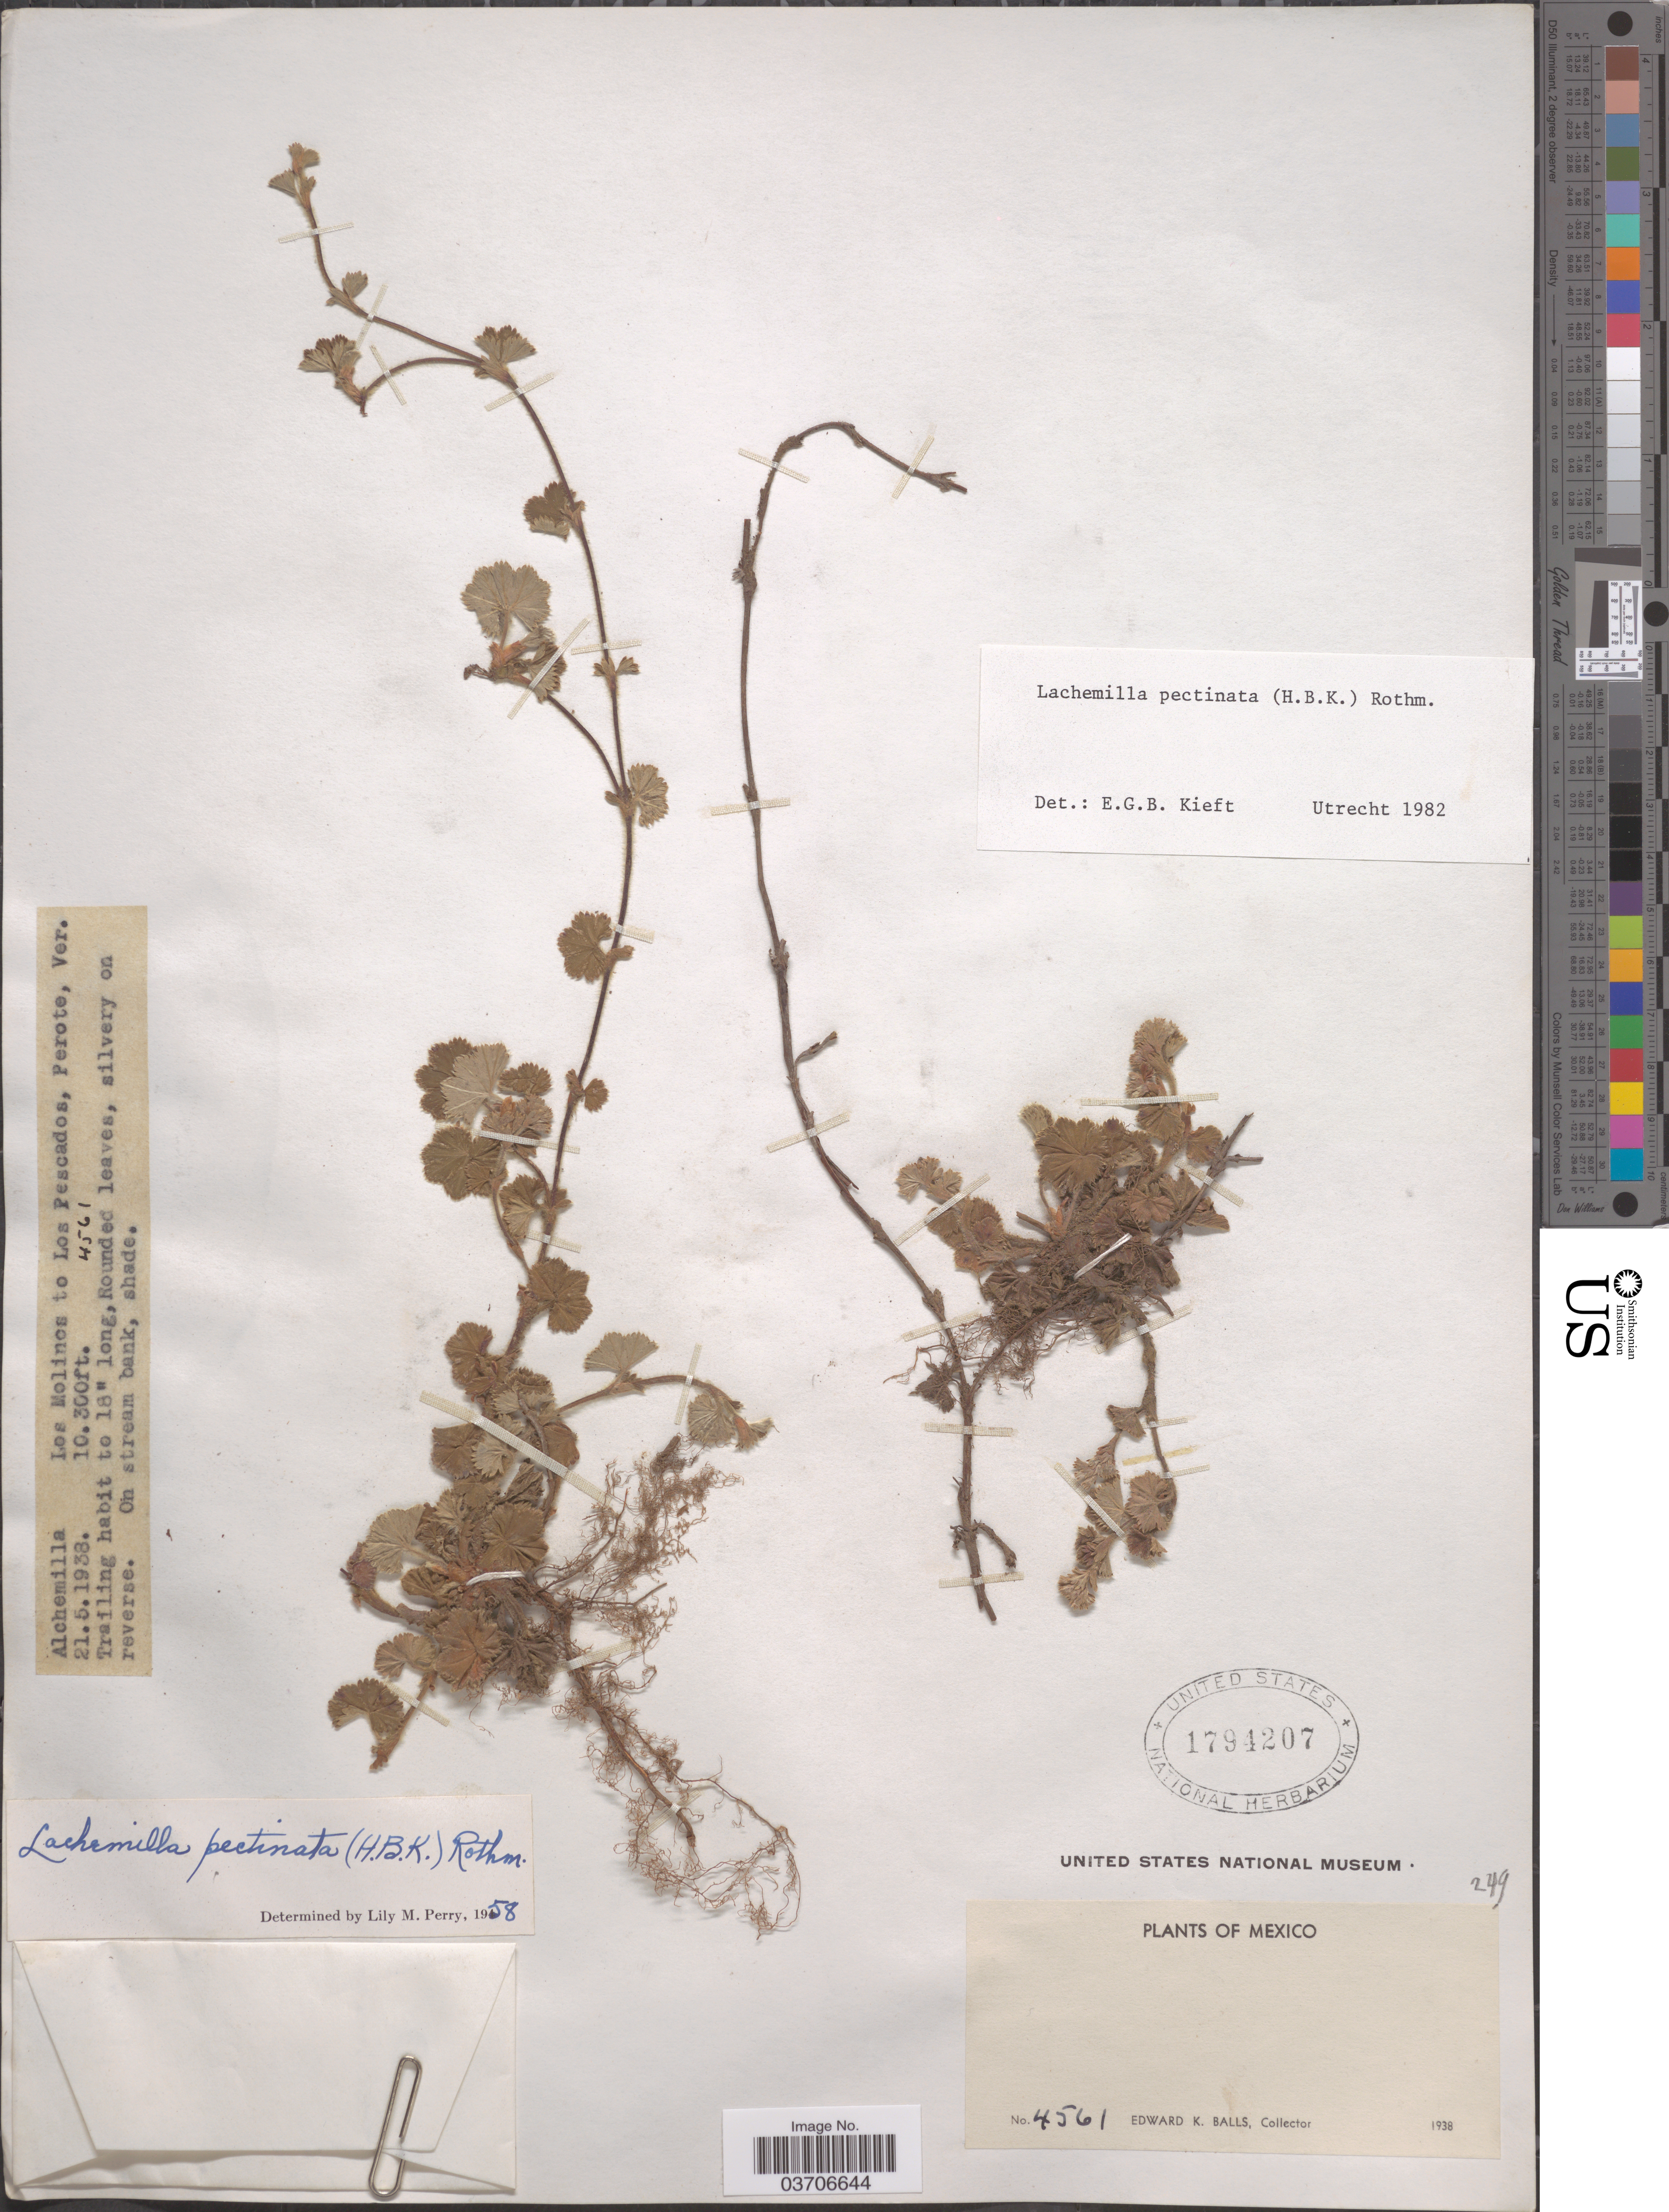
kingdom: Plantae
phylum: Tracheophyta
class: Magnoliopsida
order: Rosales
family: Rosaceae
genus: Lachemilla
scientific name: Lachemilla pectinata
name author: (Kunth) Rothm.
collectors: E. K. Balls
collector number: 4561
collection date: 1938-05-21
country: Mexico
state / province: Veracruz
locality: Los Molinos to Los Pescados, Perote, Ver.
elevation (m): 3139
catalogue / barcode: US 1794207